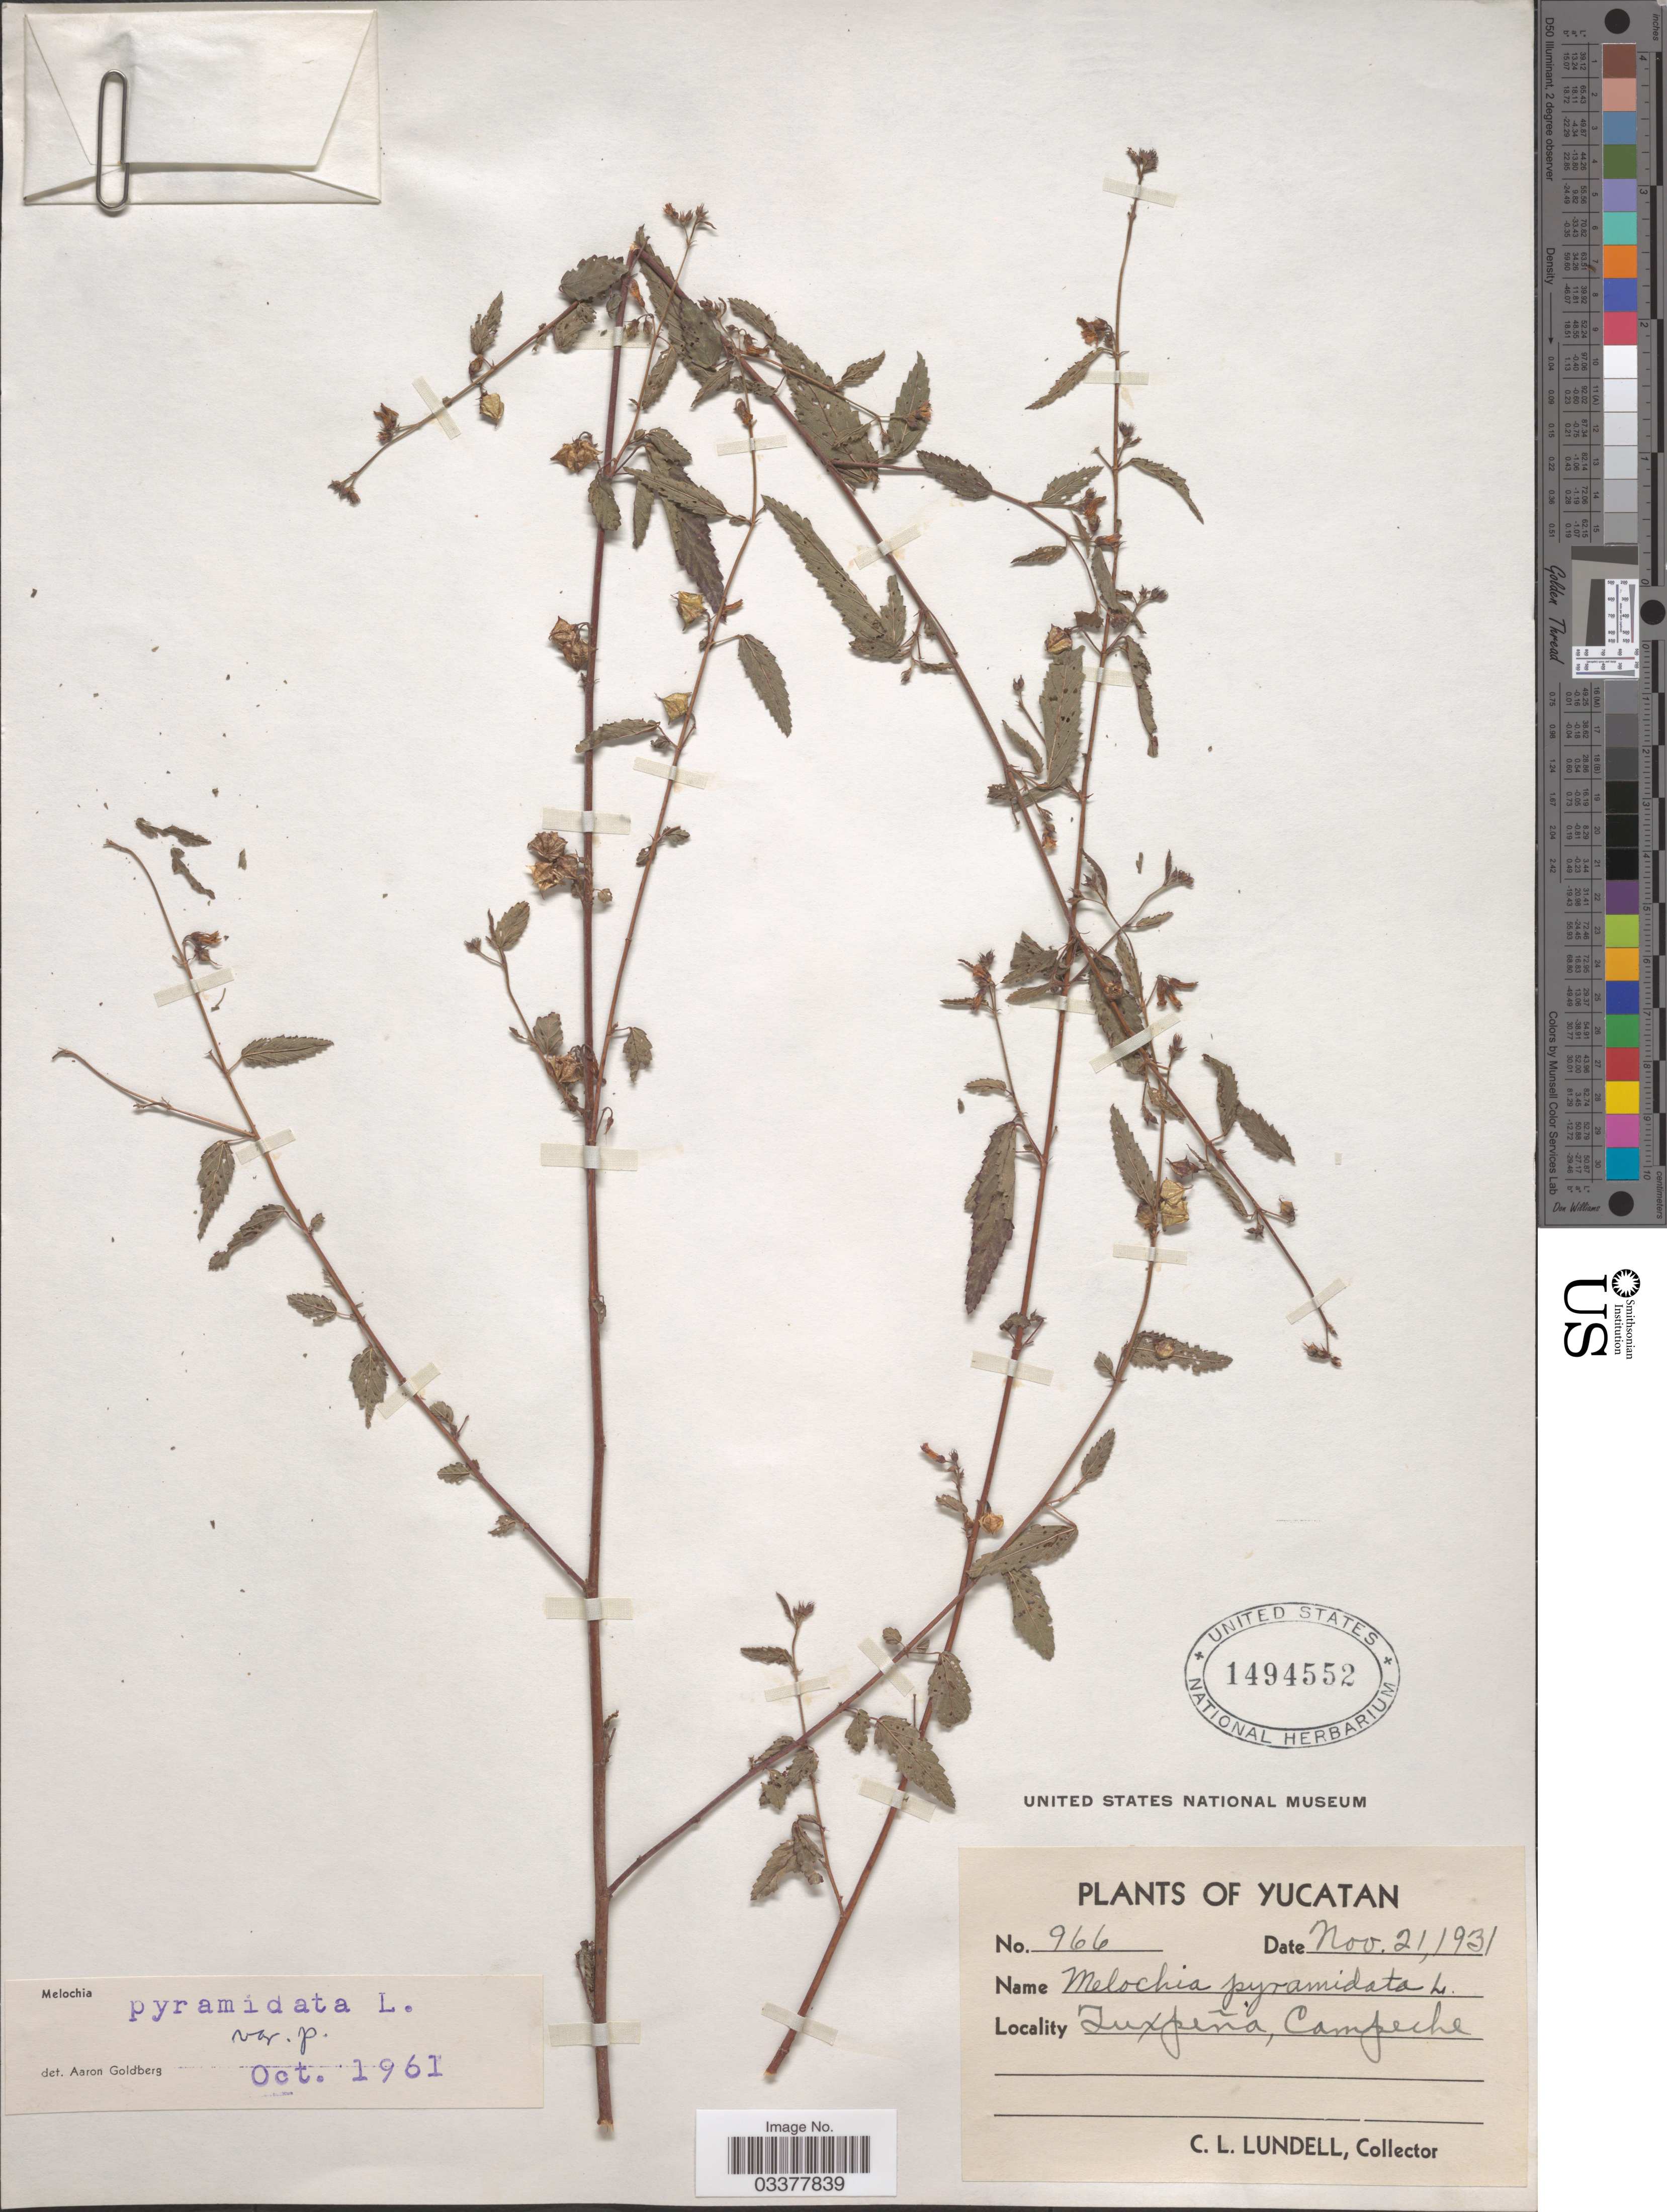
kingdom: Plantae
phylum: Tracheophyta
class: Magnoliopsida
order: Malvales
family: Malvaceae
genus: Melochia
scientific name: Melochia pyramidata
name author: L.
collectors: C. L. Lundell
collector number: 966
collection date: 1931-11-21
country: Mexico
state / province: Campeche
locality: Tuxpeña.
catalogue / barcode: US 1494552